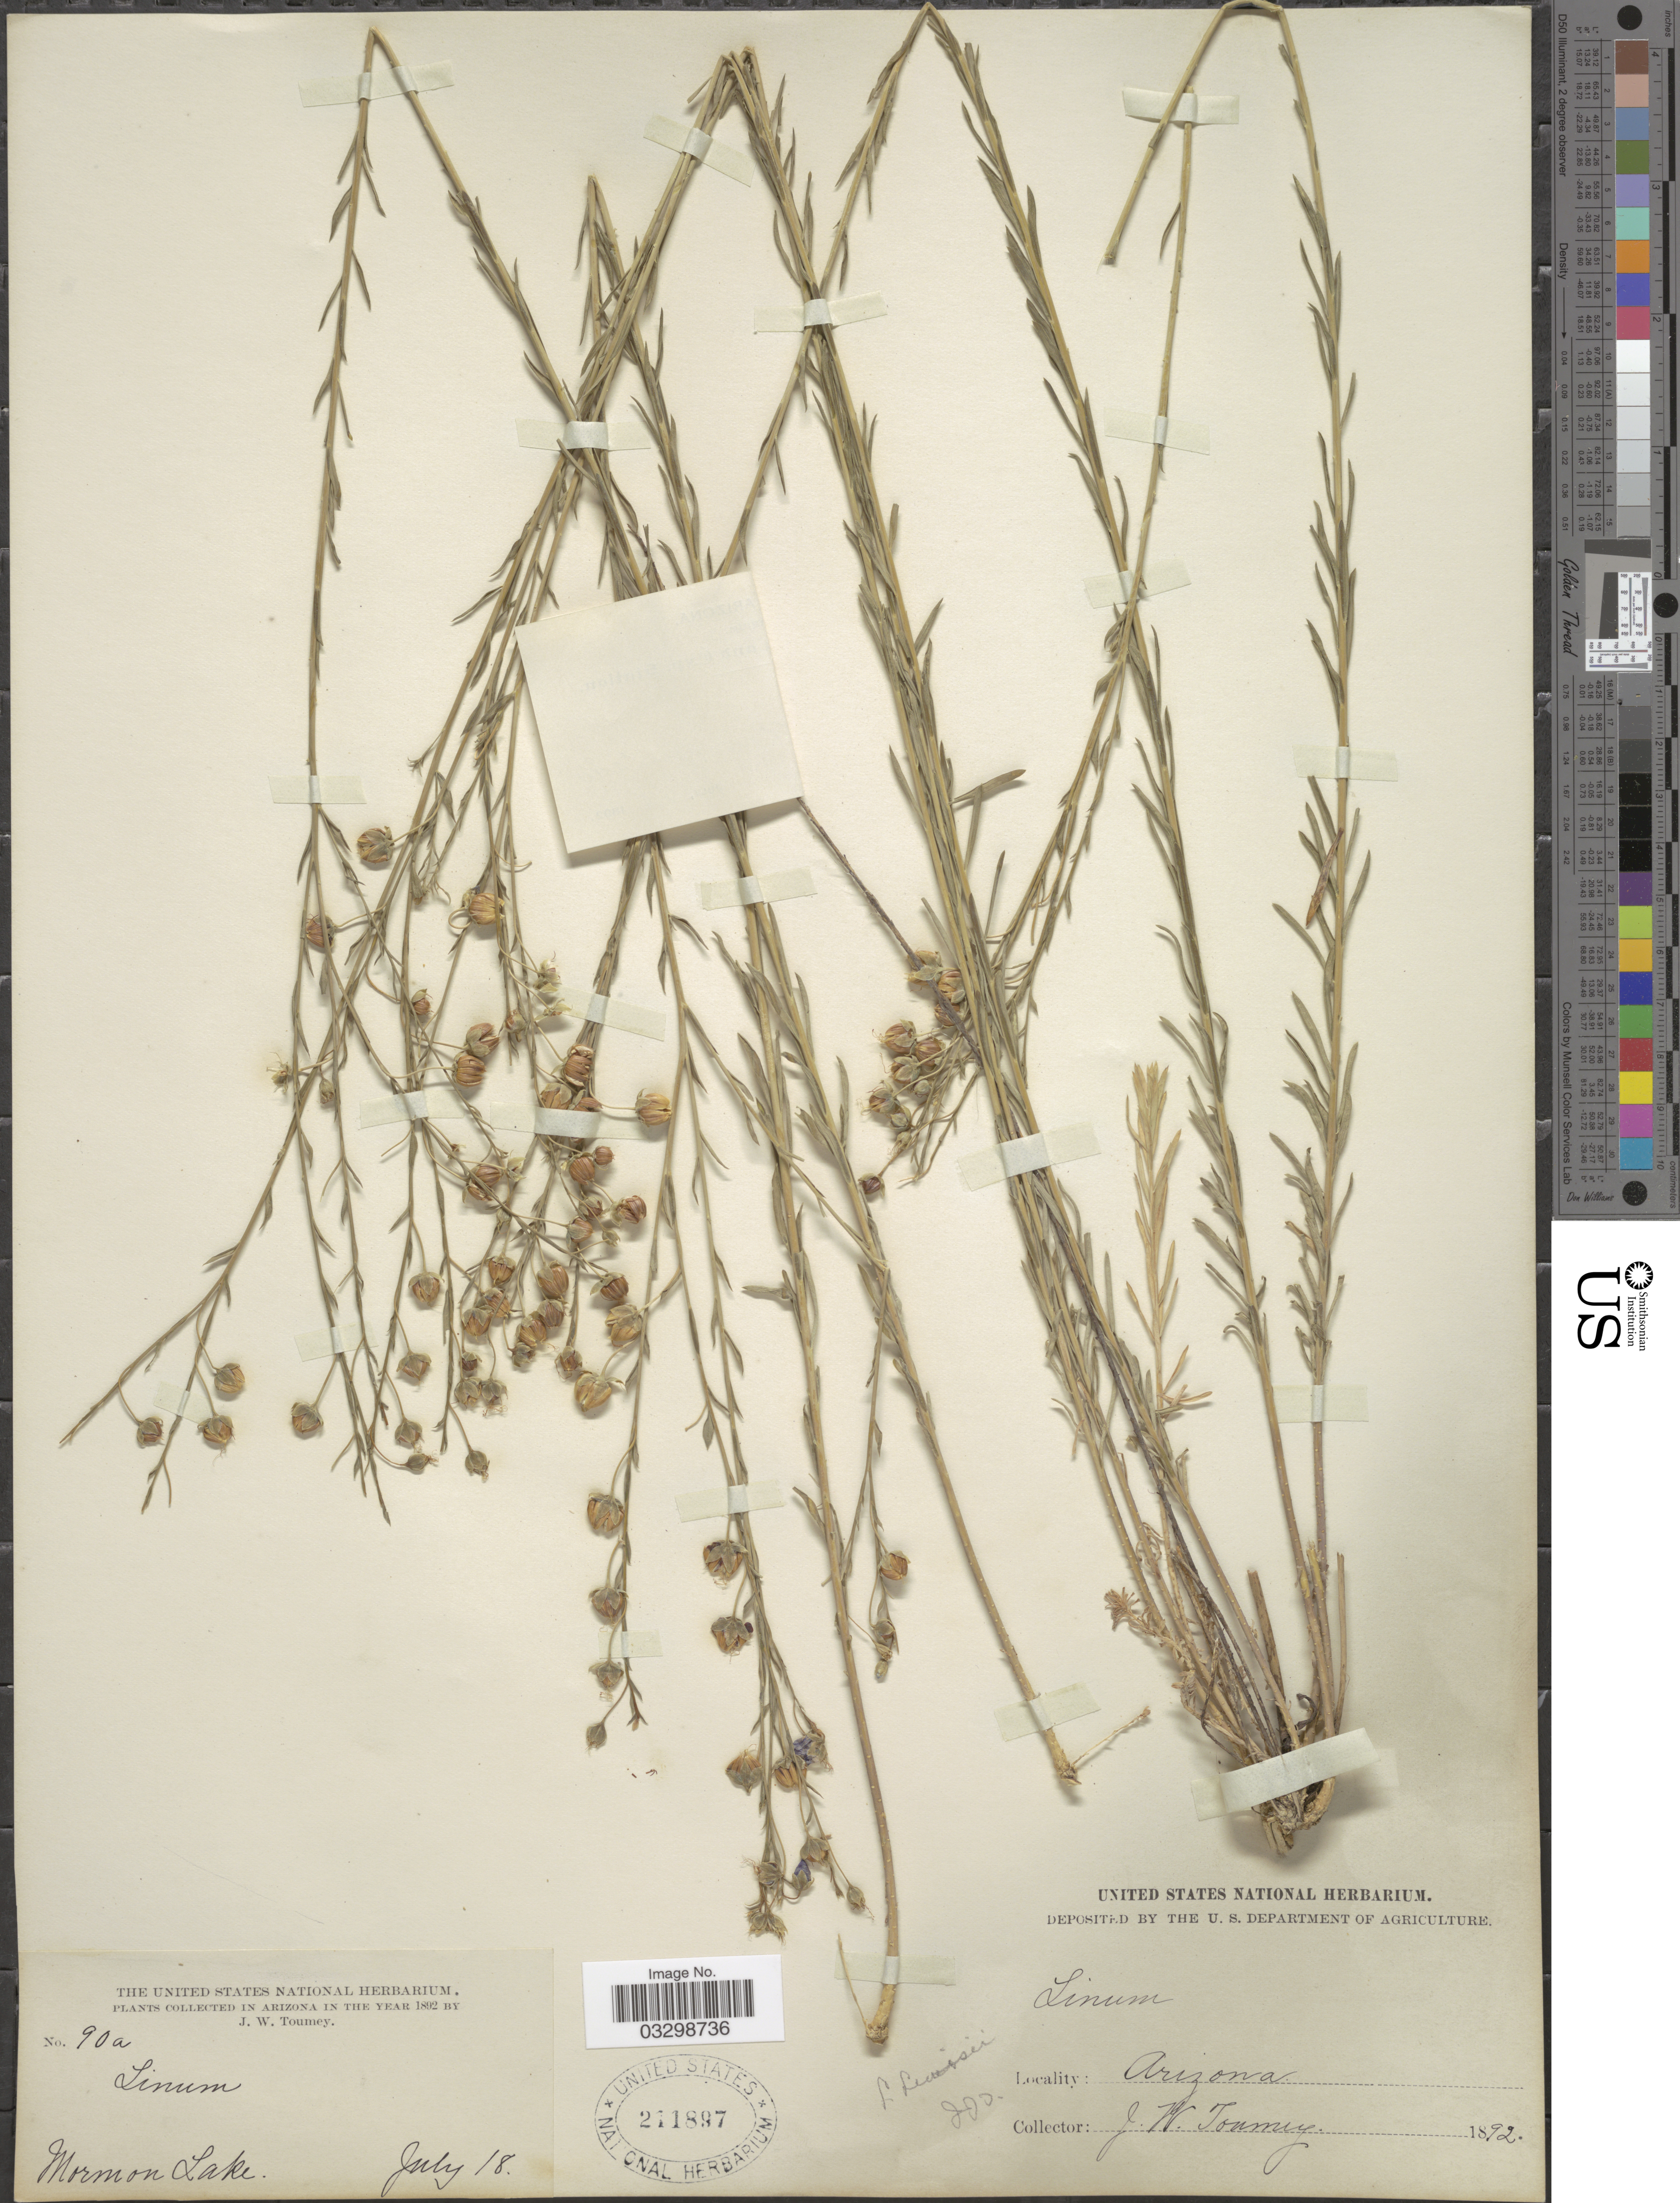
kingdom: Plantae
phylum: Tracheophyta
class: Magnoliopsida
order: Malpighiales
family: Linaceae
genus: Linum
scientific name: Linum lewisii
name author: Pursh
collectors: J. W. Toumey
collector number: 90a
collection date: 1892-07-18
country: United States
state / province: Arizona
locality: Mormon Lake.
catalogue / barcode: US 211897